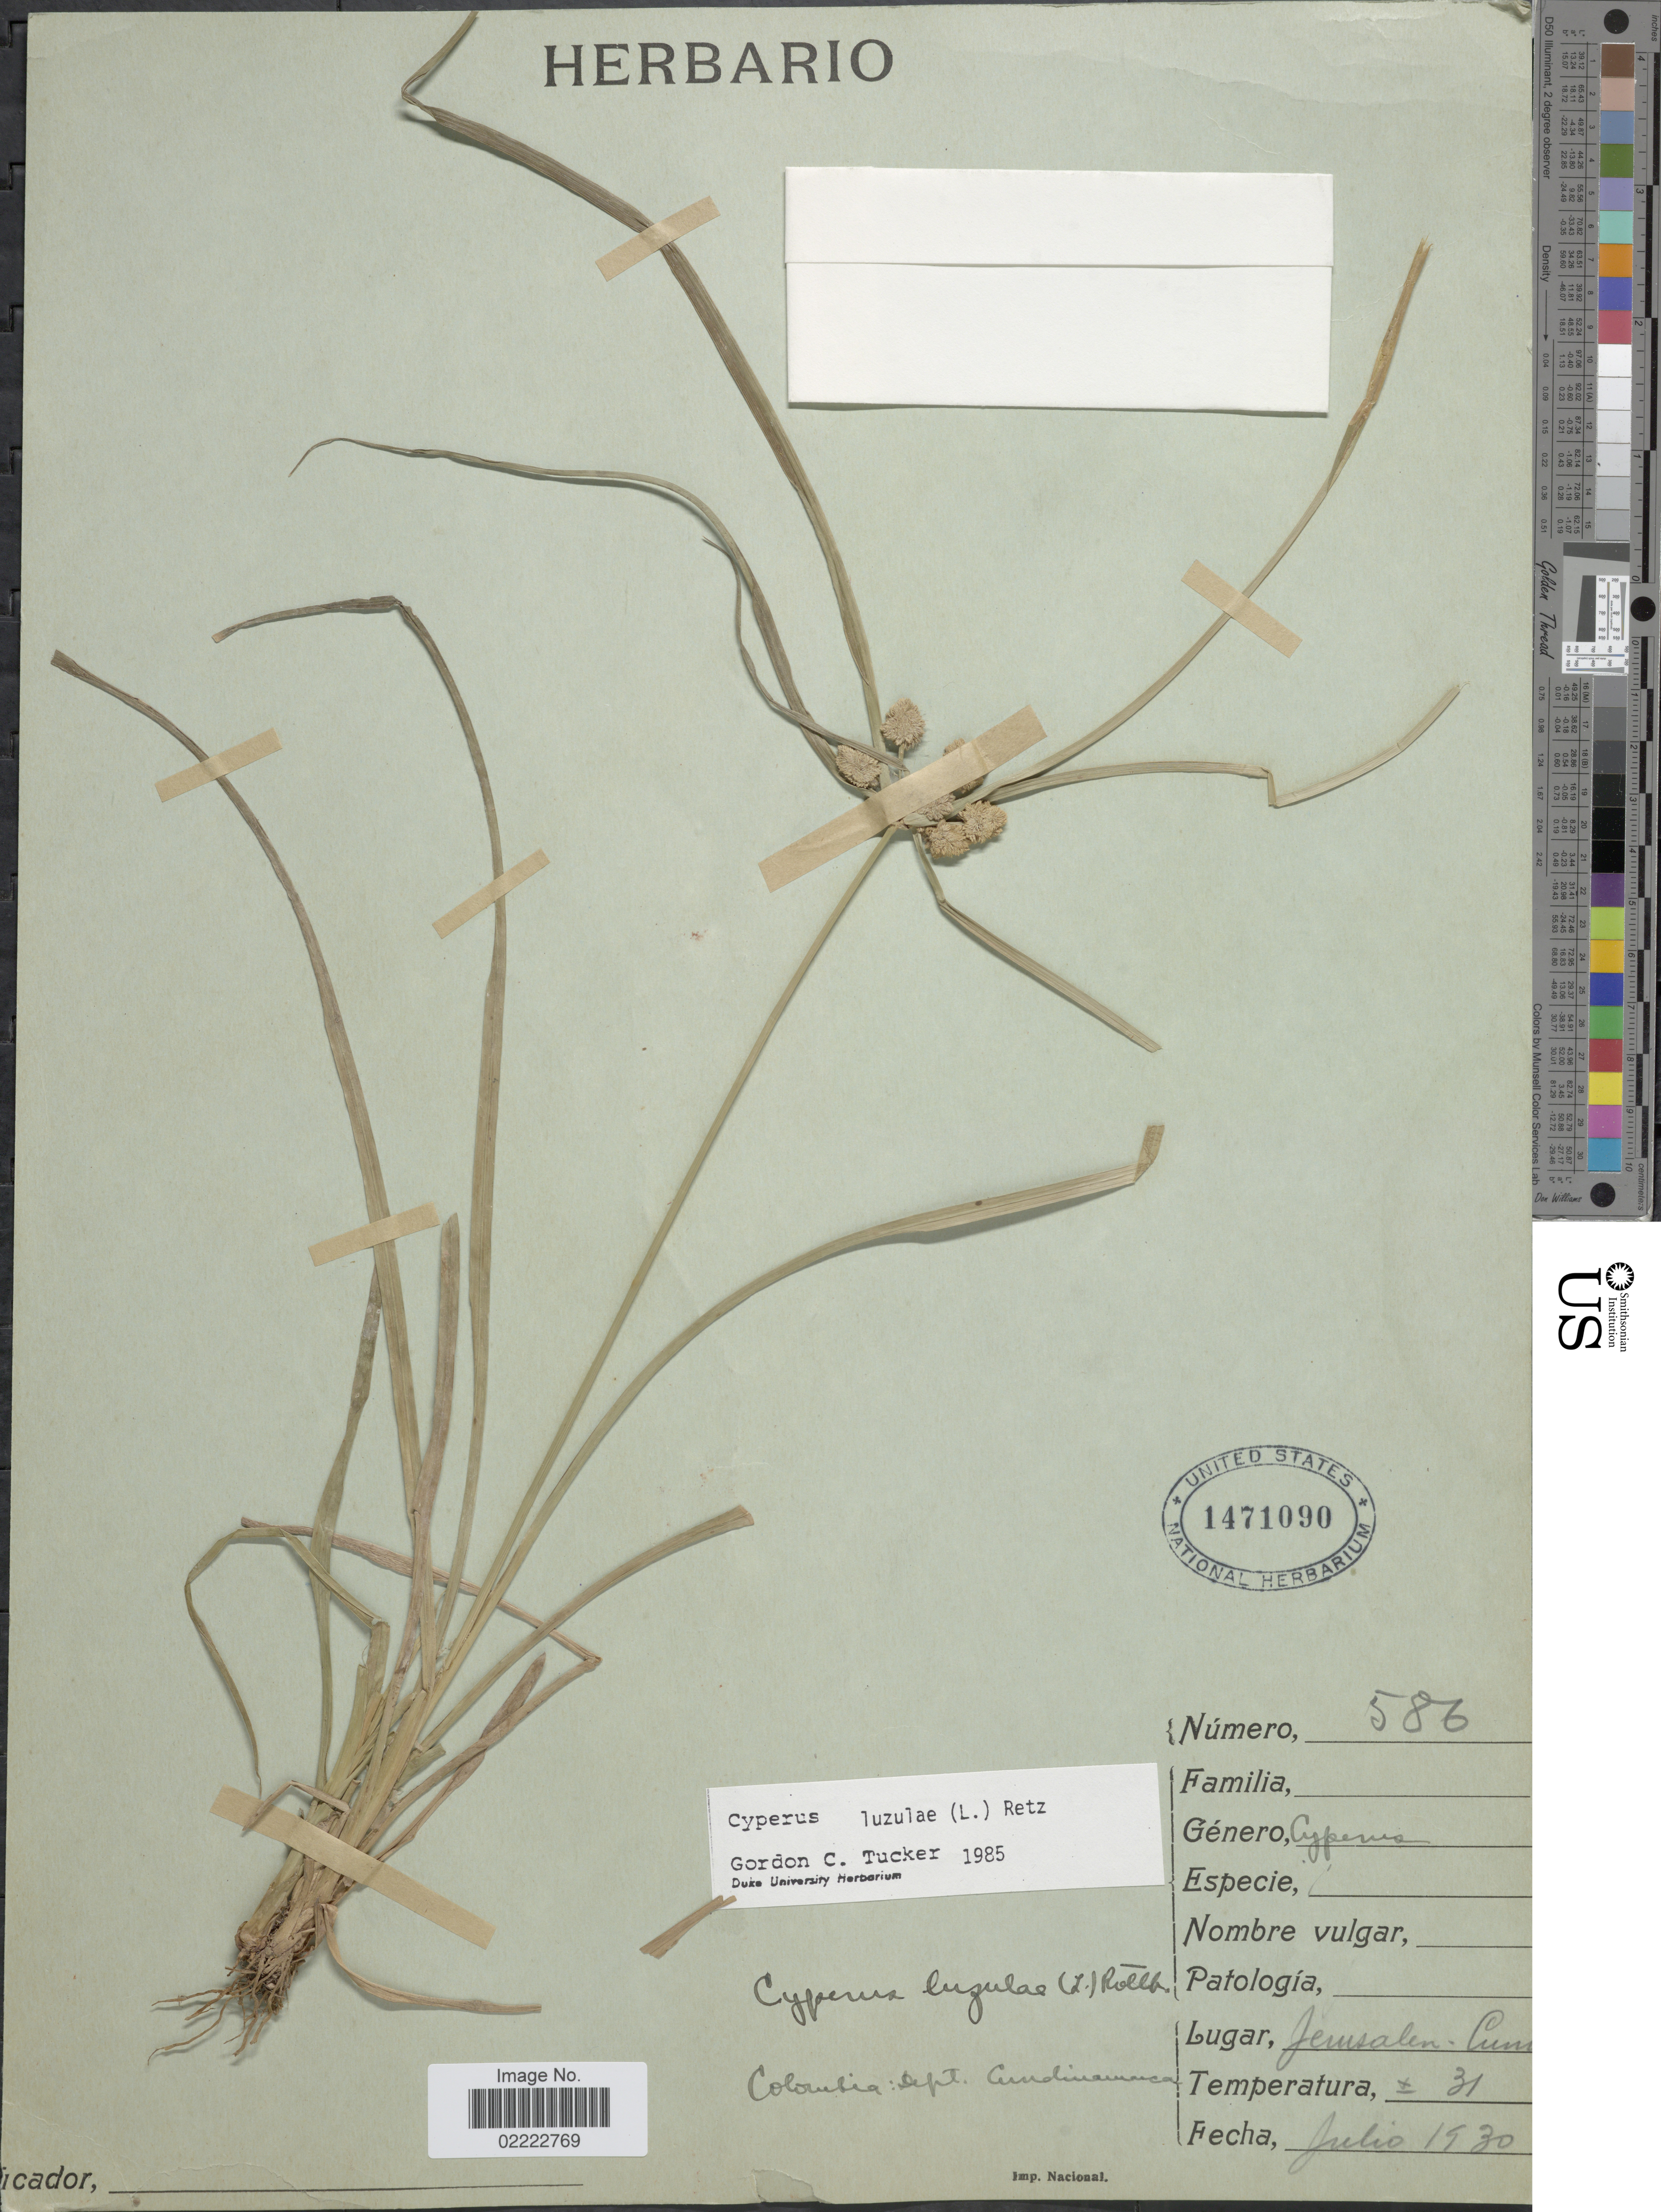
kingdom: Plantae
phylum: Tracheophyta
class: Liliopsida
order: Poales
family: Cyperaceae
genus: Cyperus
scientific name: Cyperus luzulae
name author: (L.) Rottb. ex Retz.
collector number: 586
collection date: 1930-07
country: Colombia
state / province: Cundinamarca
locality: Dept. Cundinamarca, Jemsalen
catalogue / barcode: US 1471090